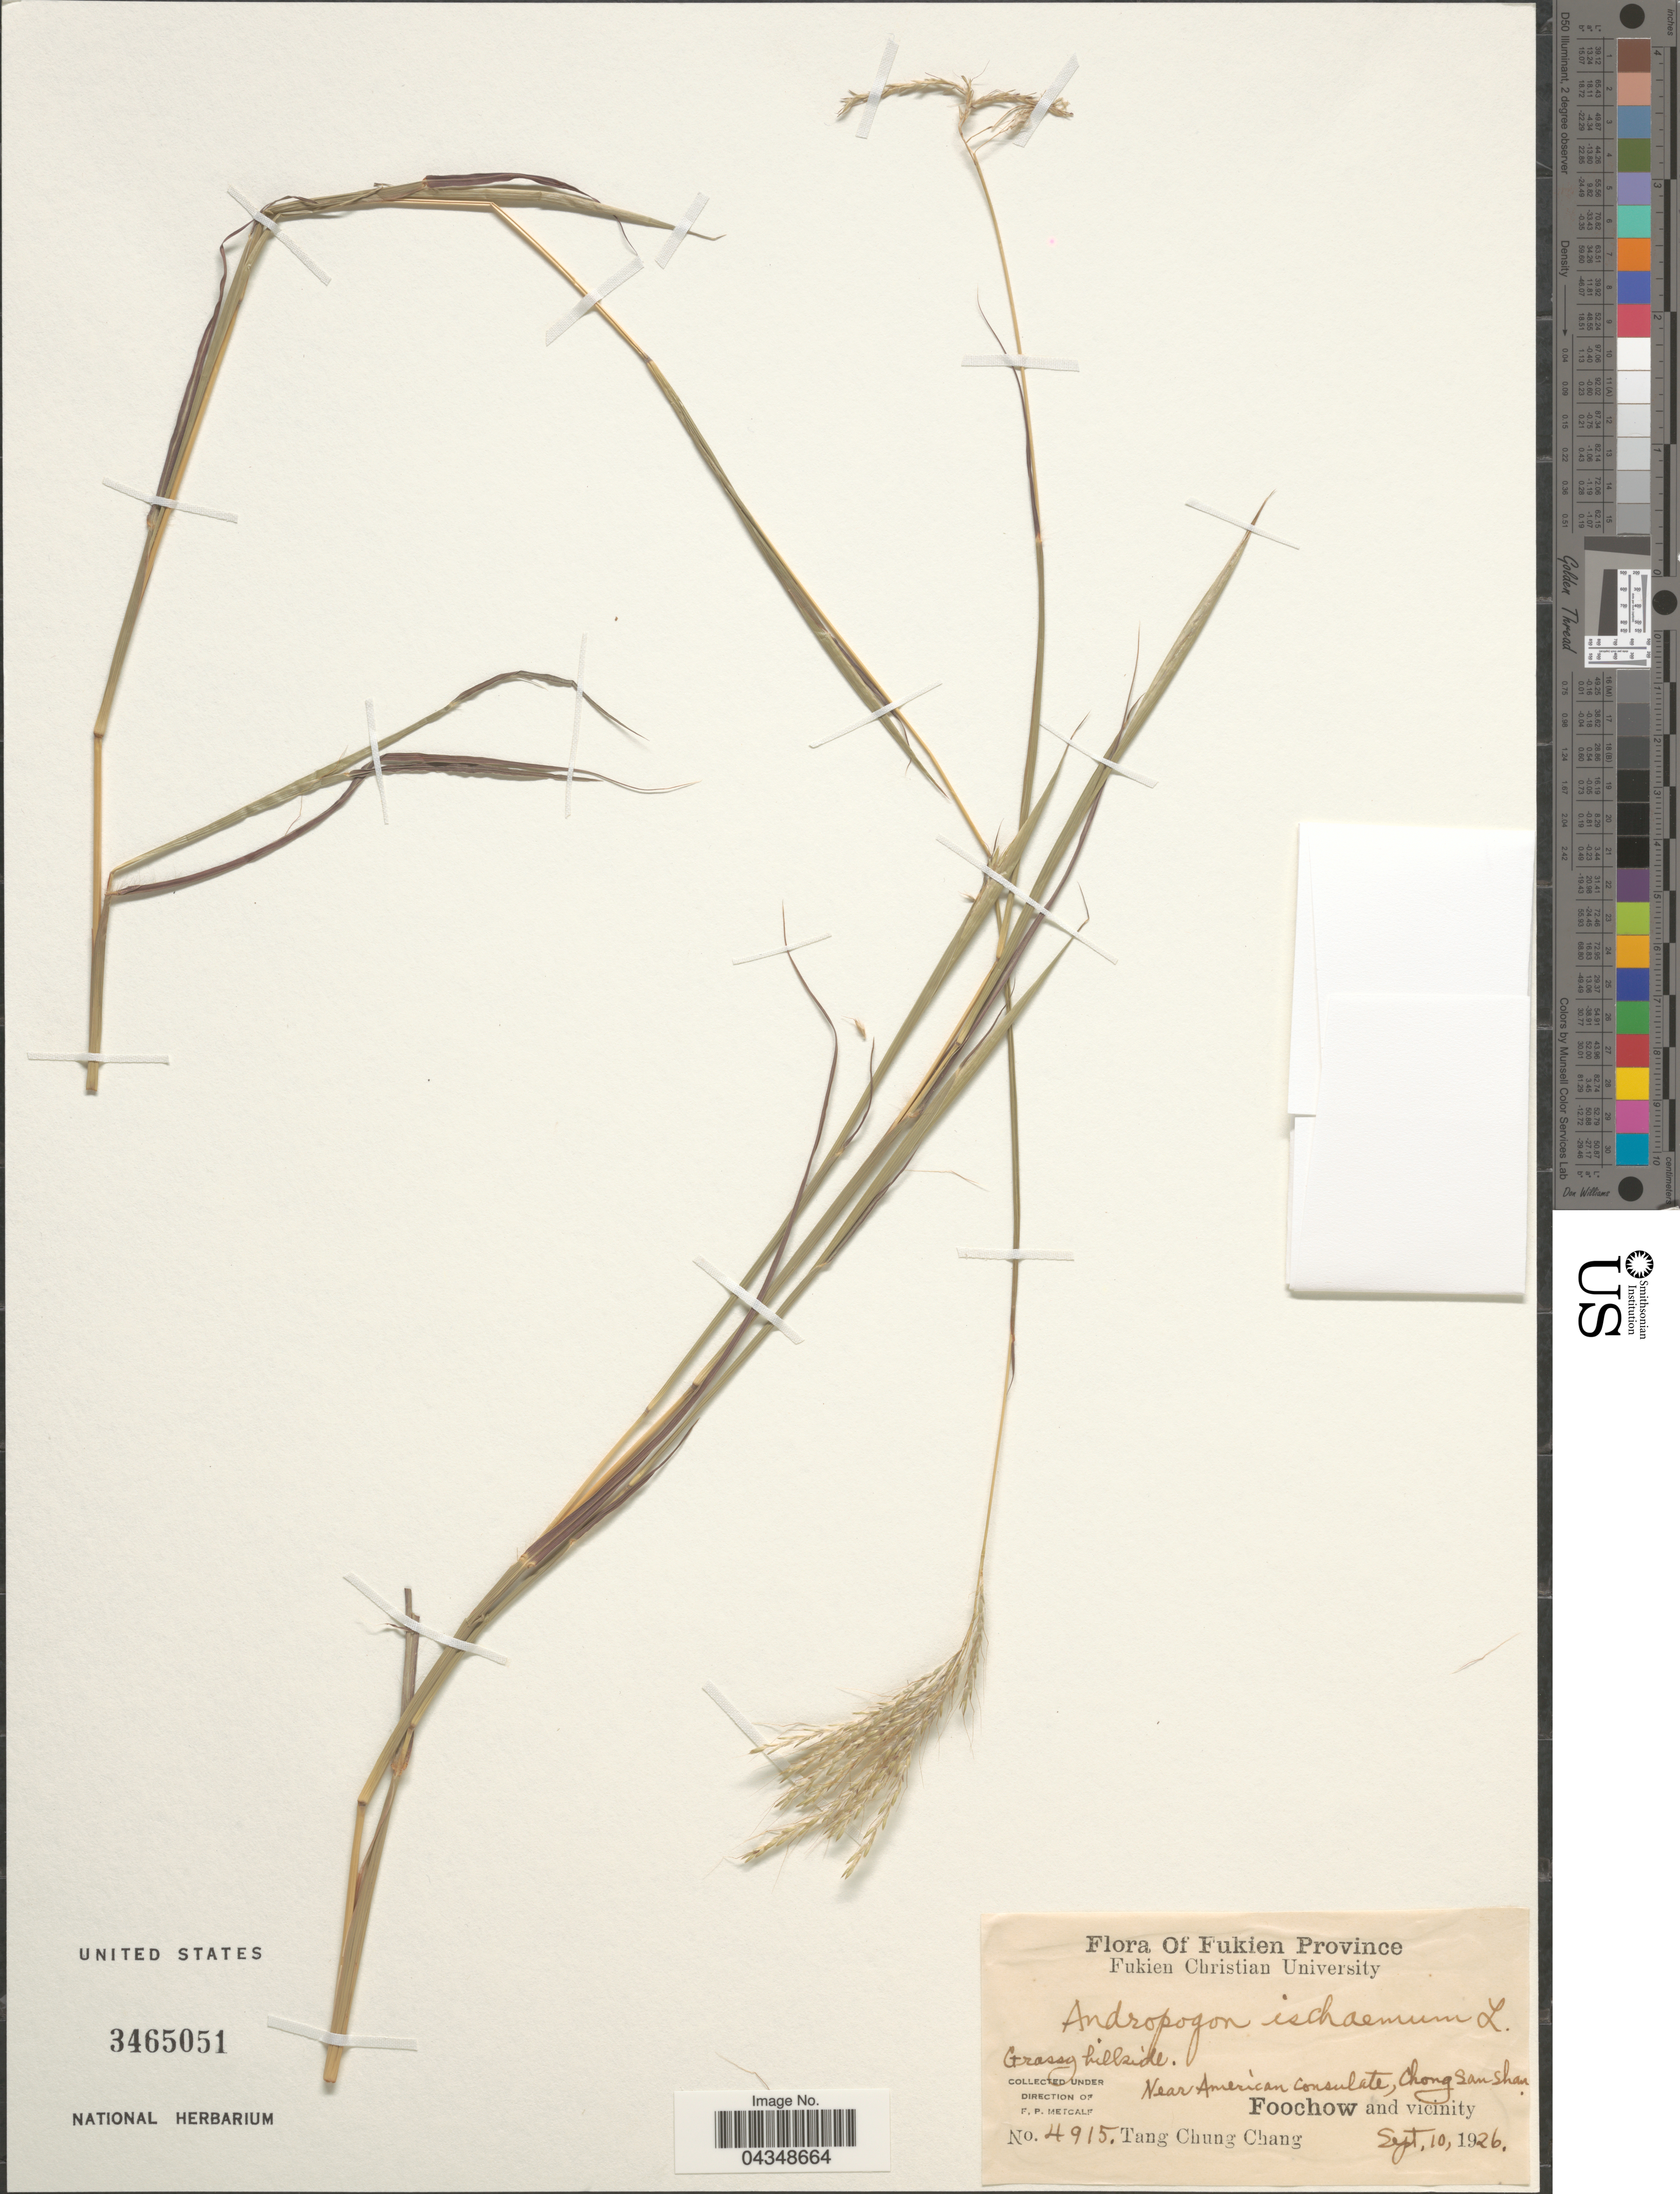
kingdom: Plantae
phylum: Tracheophyta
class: Liliopsida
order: Poales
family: Poaceae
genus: Bothriochloa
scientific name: Bothriochloa ischaemum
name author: (L.) Keng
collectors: T. C. Chang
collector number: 4915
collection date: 1926-09-10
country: China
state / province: Fujian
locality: Fukien Province. Near American Consulate, Chong San Shan. Foochow and vicinity.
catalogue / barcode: US 3465051